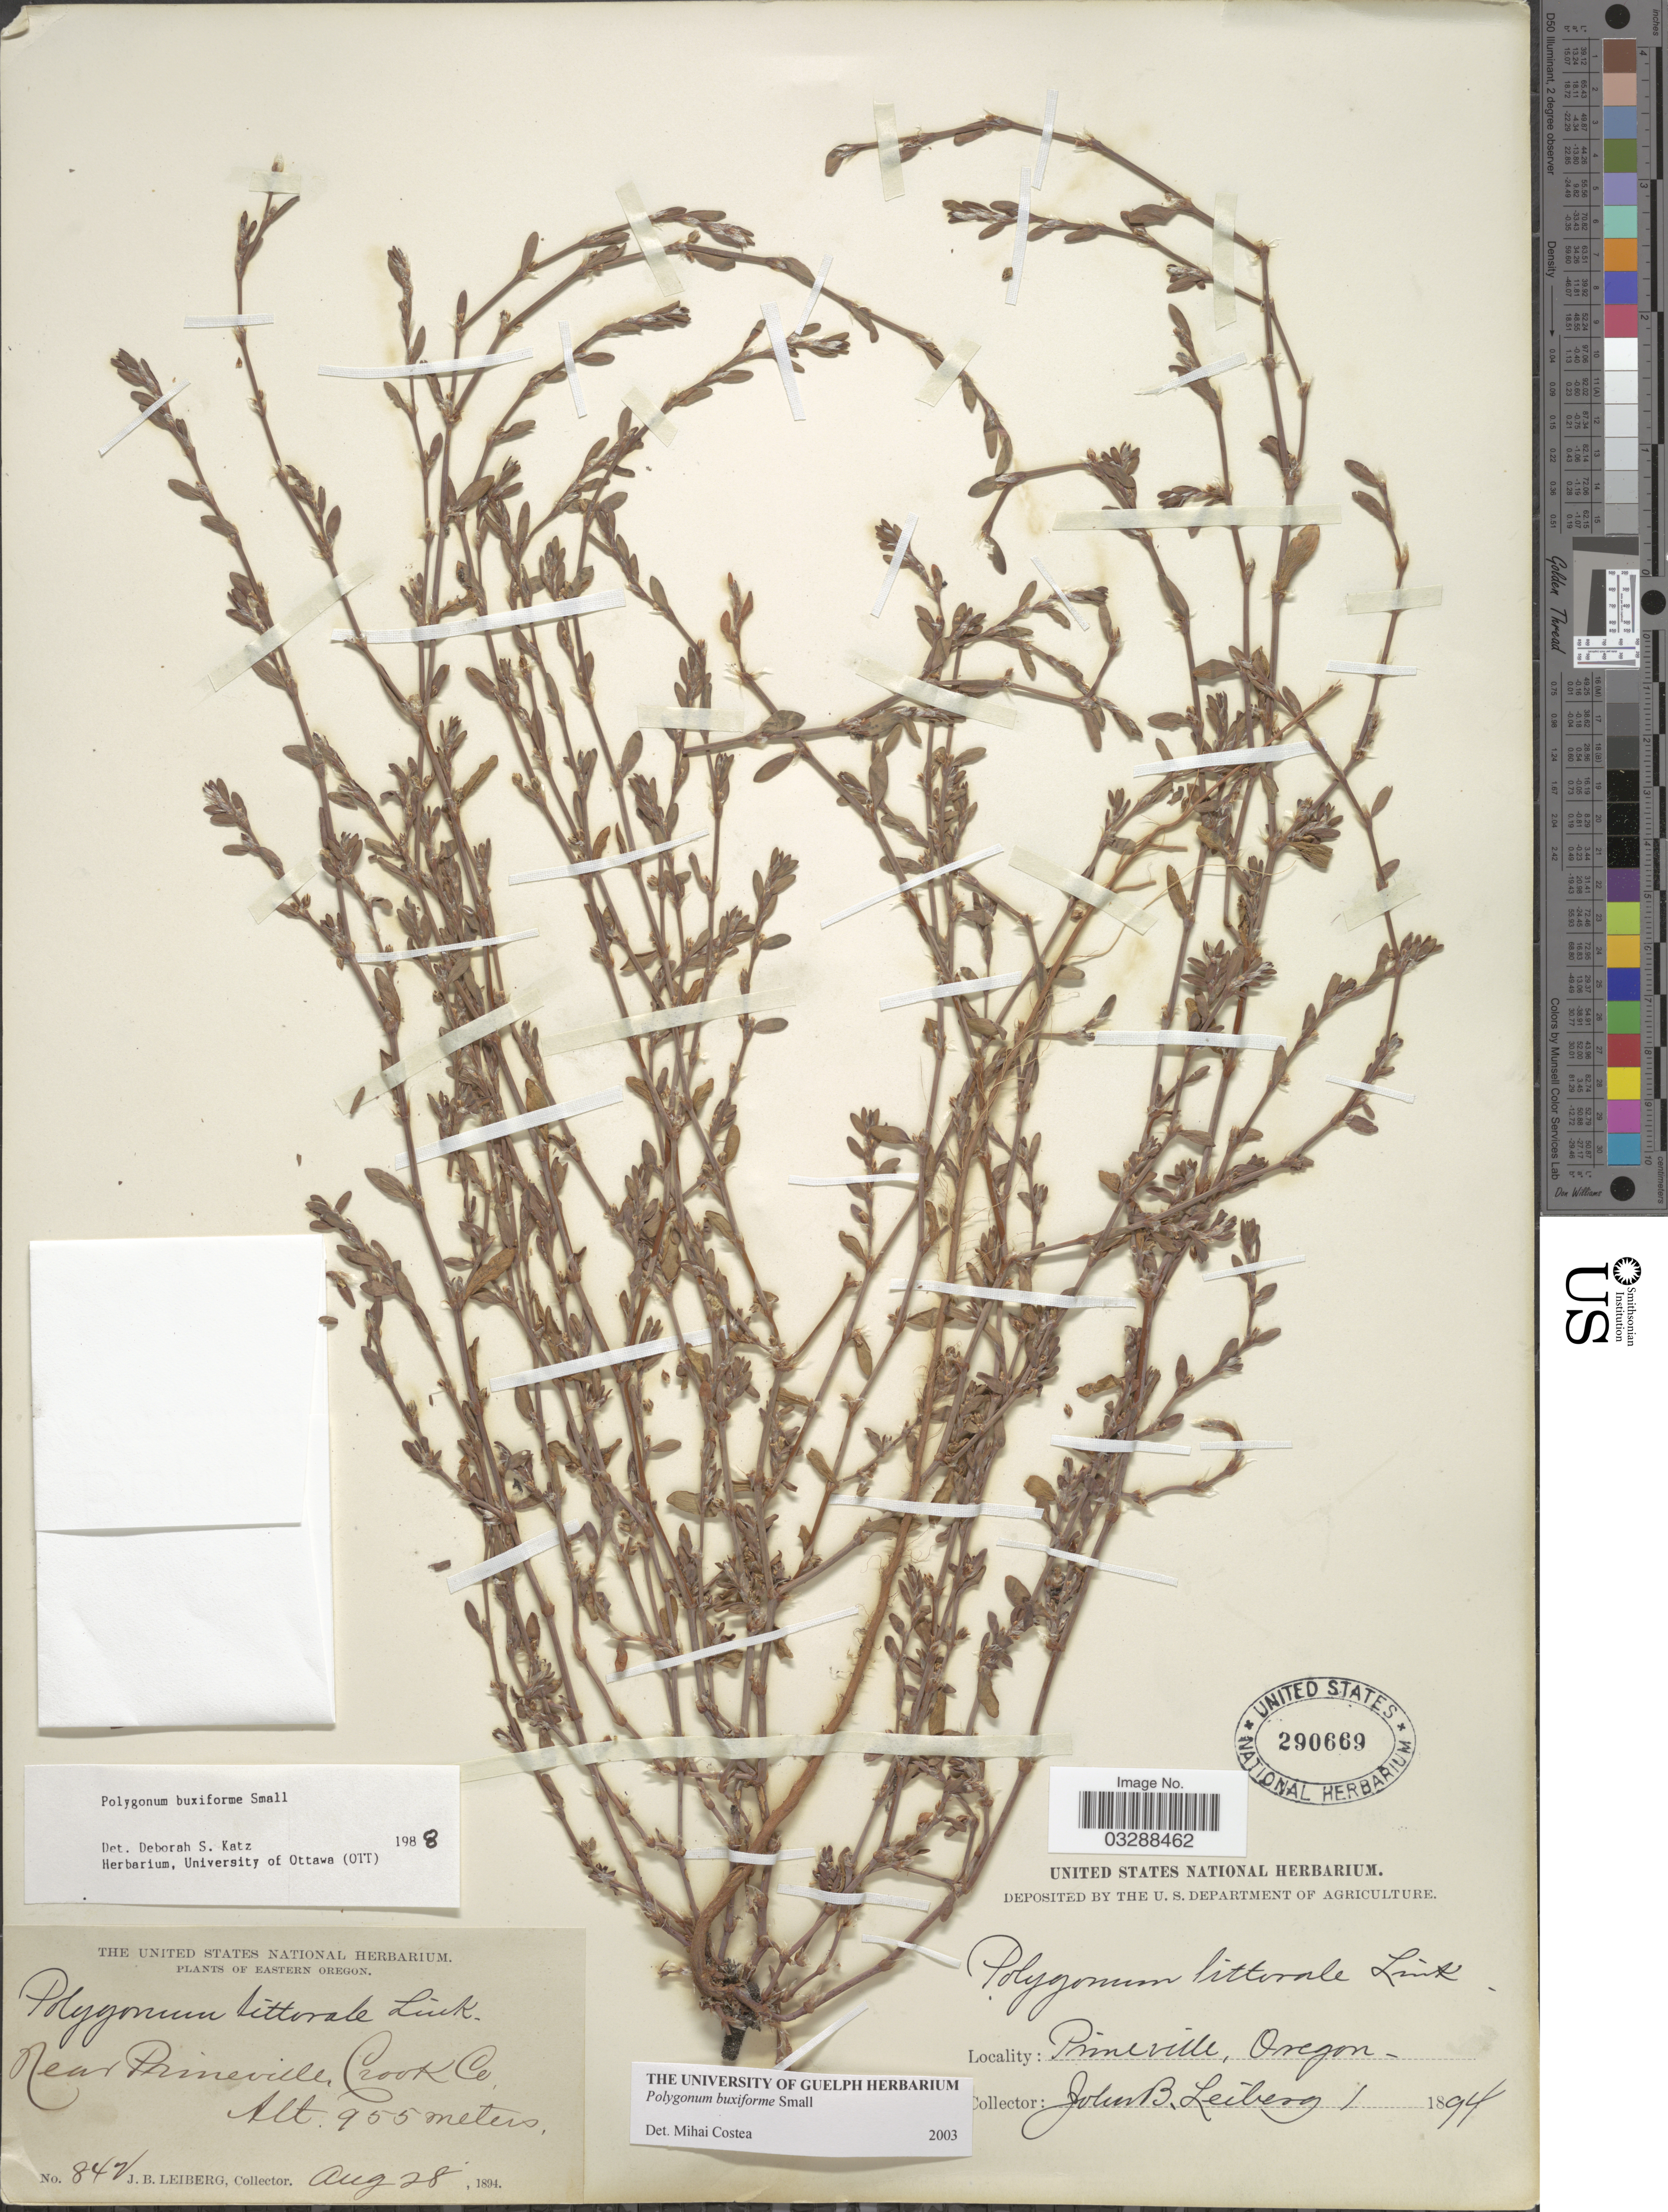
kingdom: Plantae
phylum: Tracheophyta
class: Magnoliopsida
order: Caryophyllales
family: Polygonaceae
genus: Polygonum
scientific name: Polygonum buxiforme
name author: Small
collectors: J. B. Leiberg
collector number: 842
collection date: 1894-08-28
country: United States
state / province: Oregon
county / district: Crook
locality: Eastern Oregon, Near Prineville, Crook Co.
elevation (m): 955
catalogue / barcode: US 290669